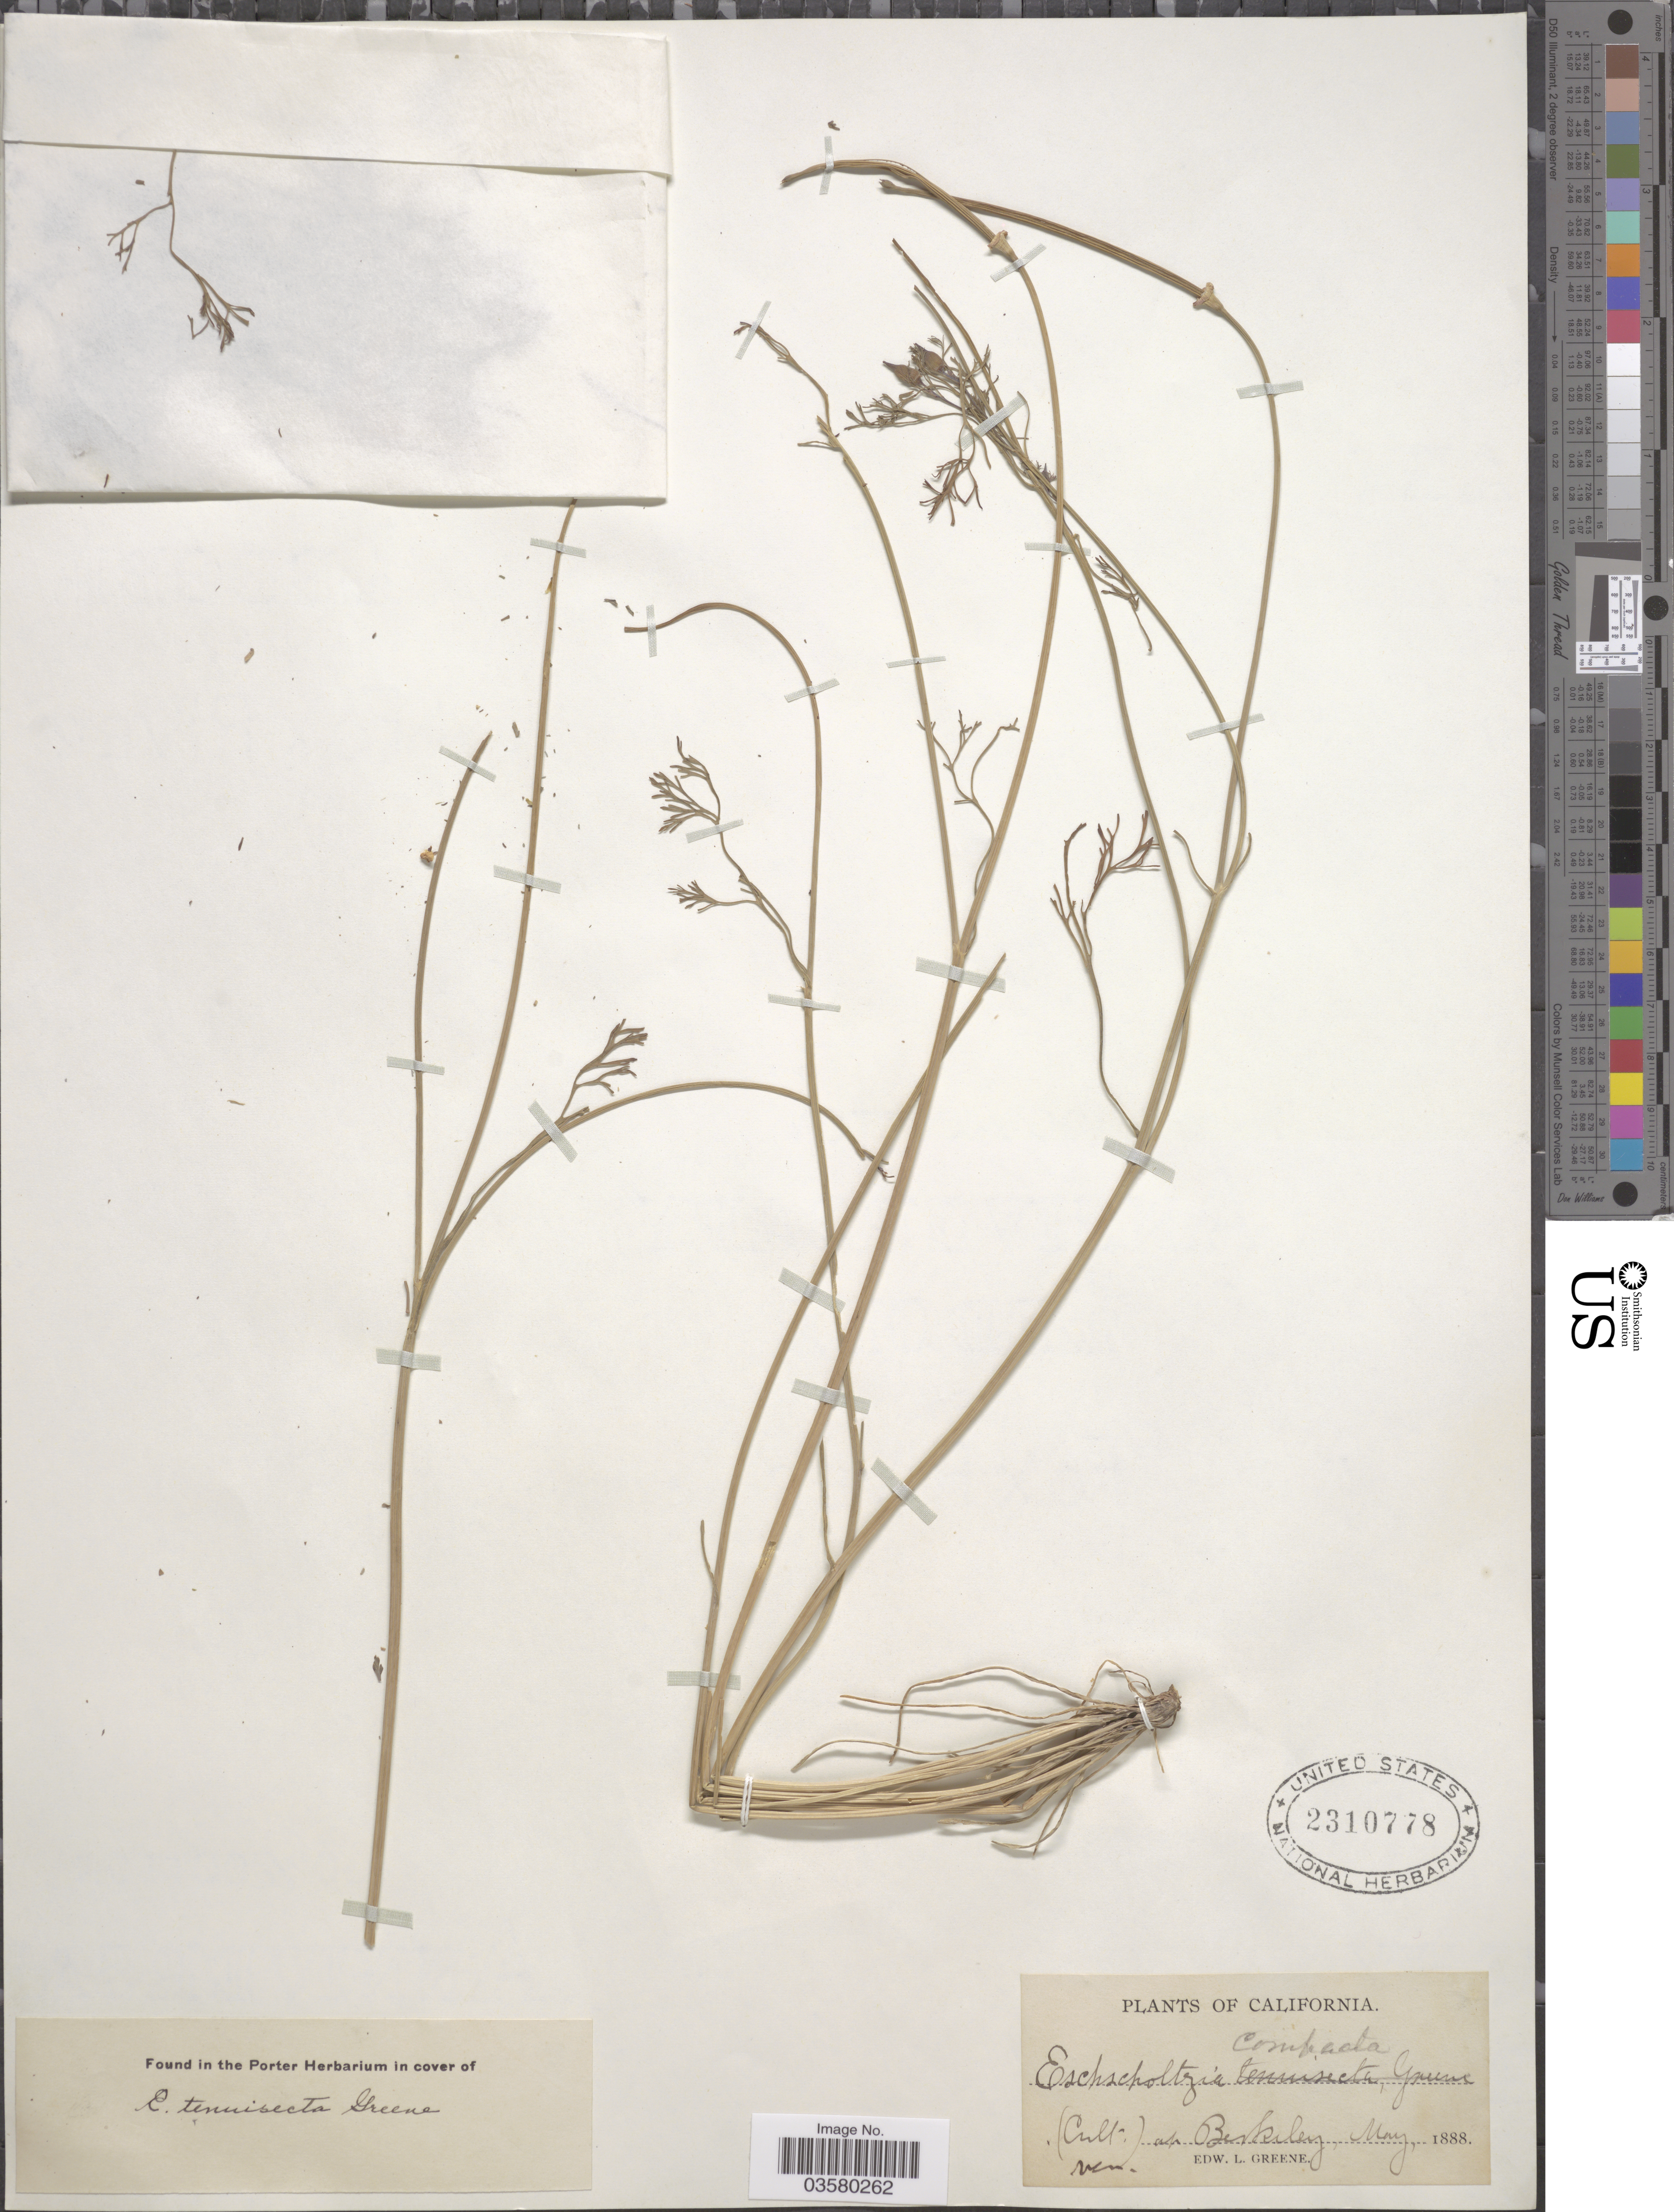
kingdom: Plantae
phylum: Tracheophyta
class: Magnoliopsida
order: Ranunculales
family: Papaveraceae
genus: Eschscholzia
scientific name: Eschscholzia californica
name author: Cham.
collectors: E. L. Greene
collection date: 1888-05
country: United States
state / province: California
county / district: Alameda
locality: At Berkeley.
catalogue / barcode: US 2310778